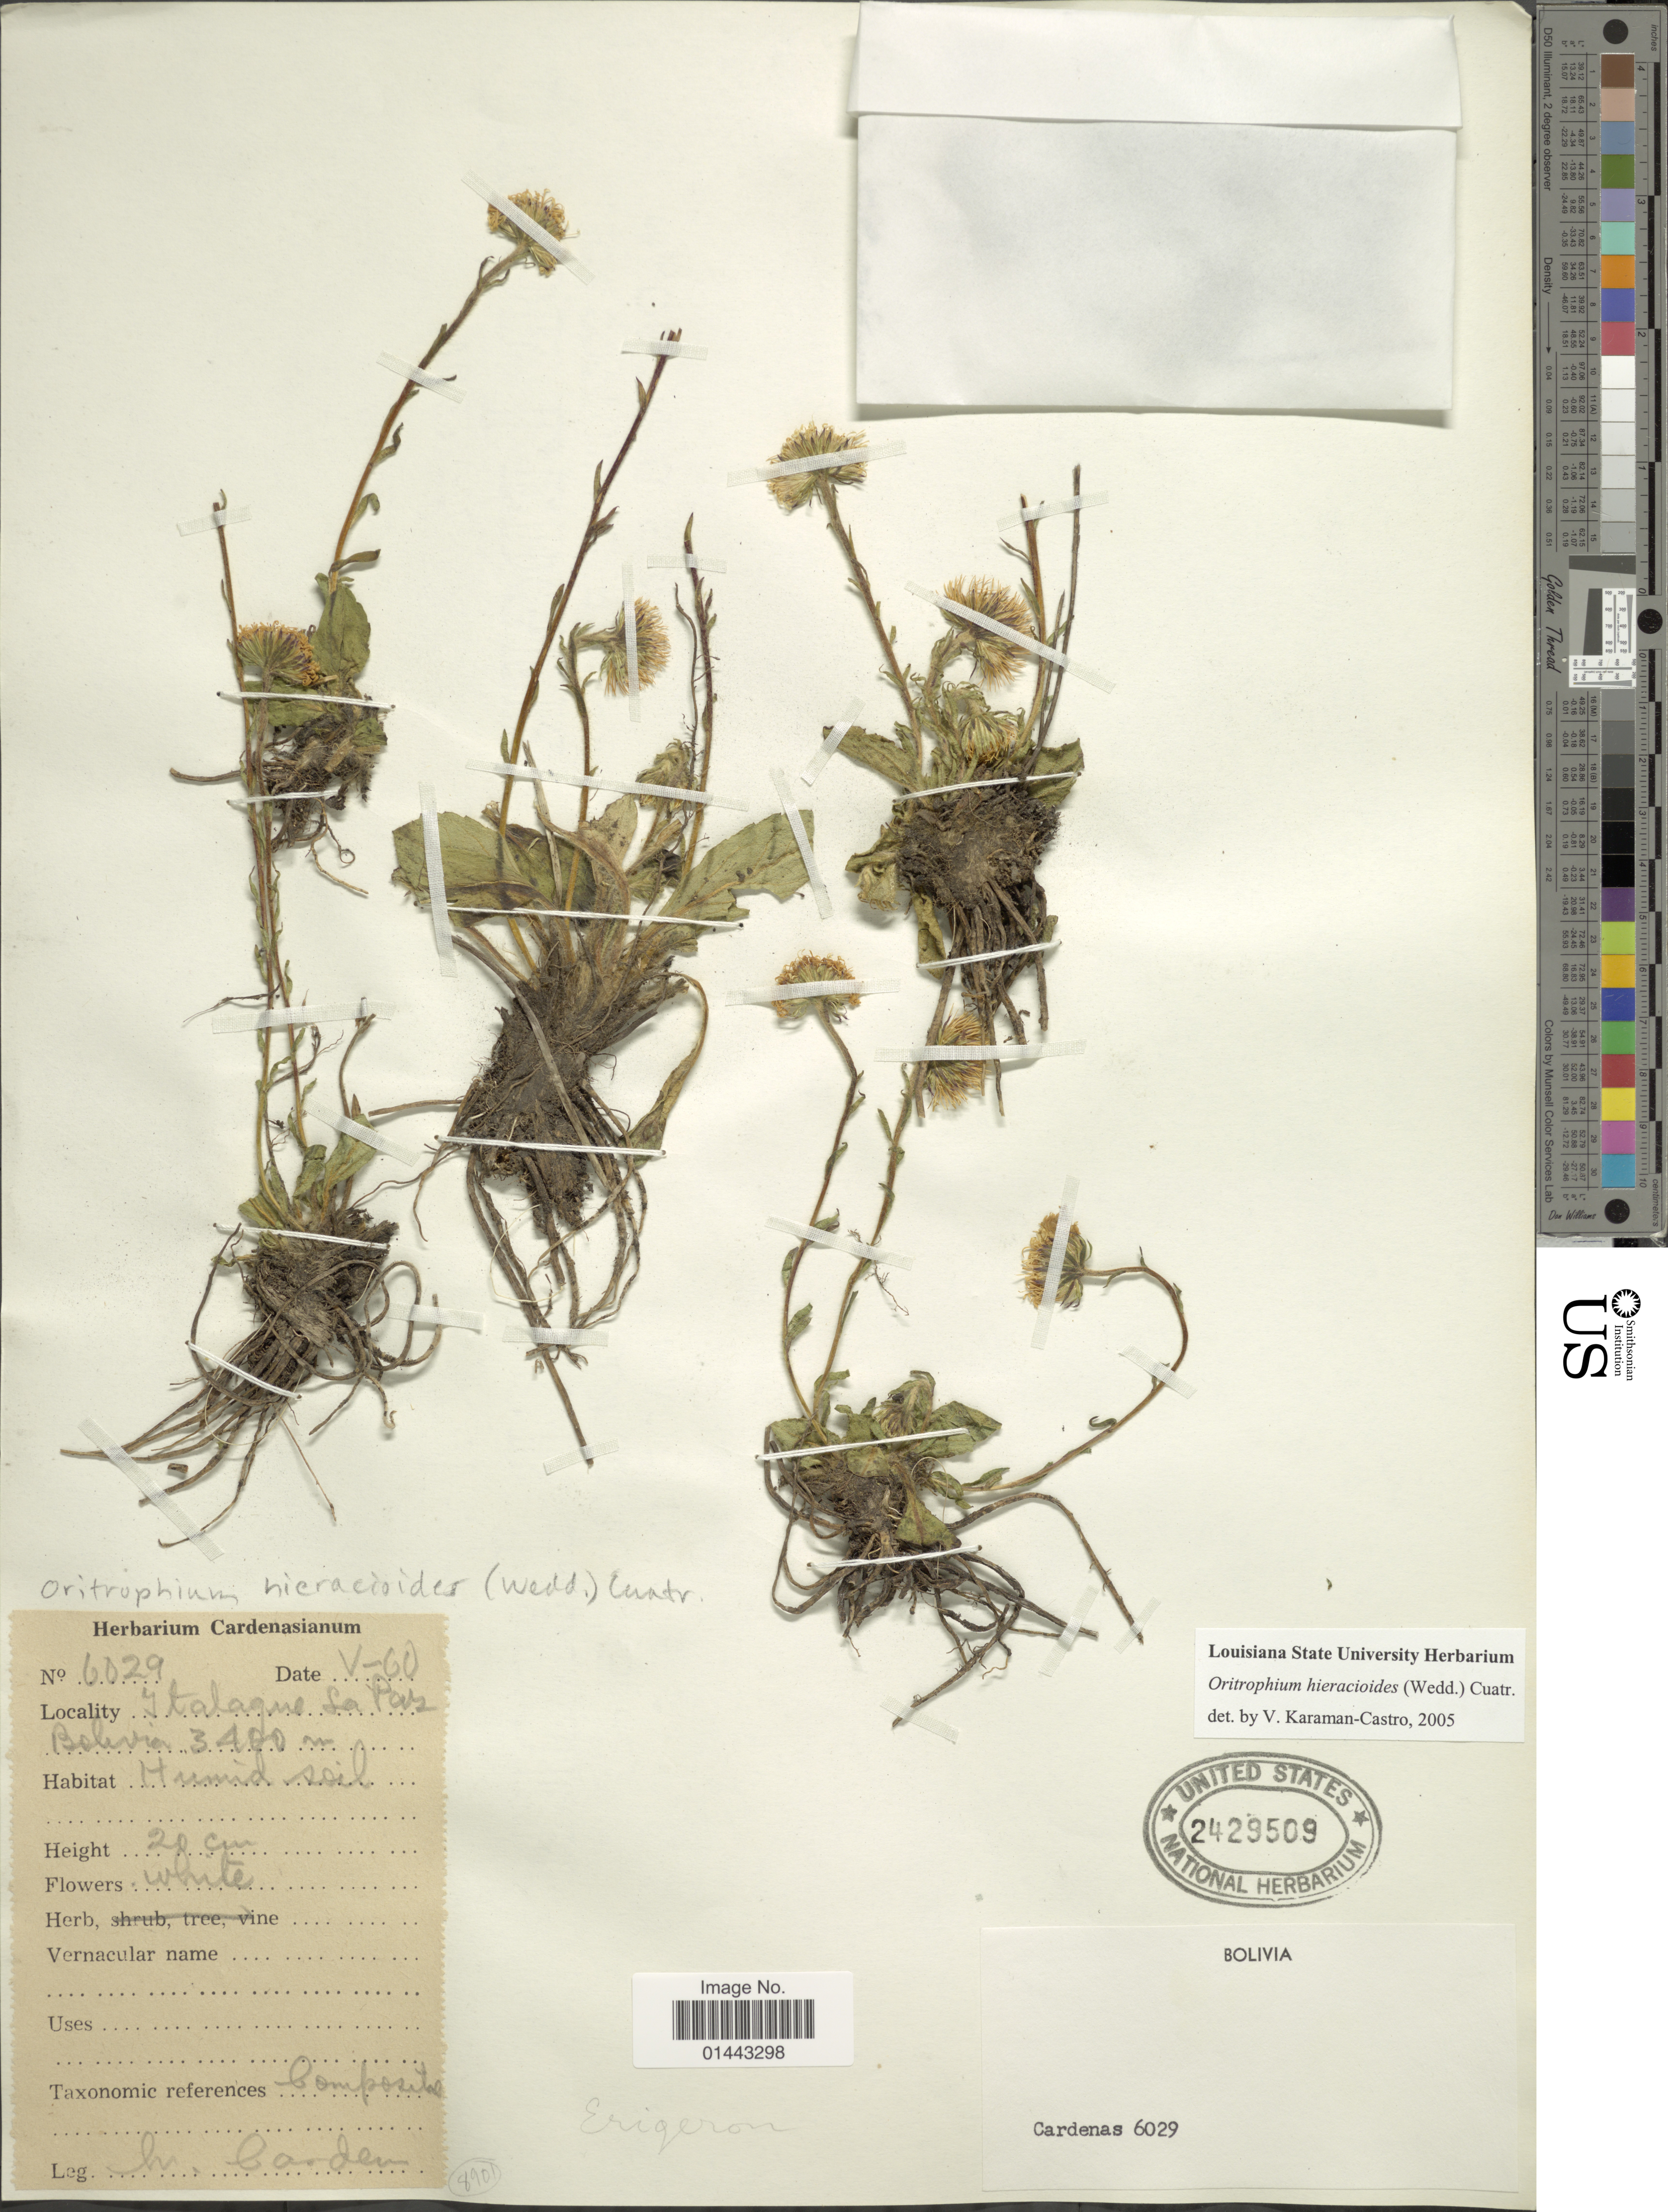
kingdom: Plantae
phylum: Tracheophyta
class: Magnoliopsida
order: Asterales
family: Asteraceae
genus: Oritrophium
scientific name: Oritrophium hieracioides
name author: (Wedd.) Cuatrec.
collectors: L. Cárdenas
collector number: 6029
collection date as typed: Transcribed d/m/y: /5/60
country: Bolivia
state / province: La Paz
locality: Italague, humid soil.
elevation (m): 3400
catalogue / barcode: US 2429509